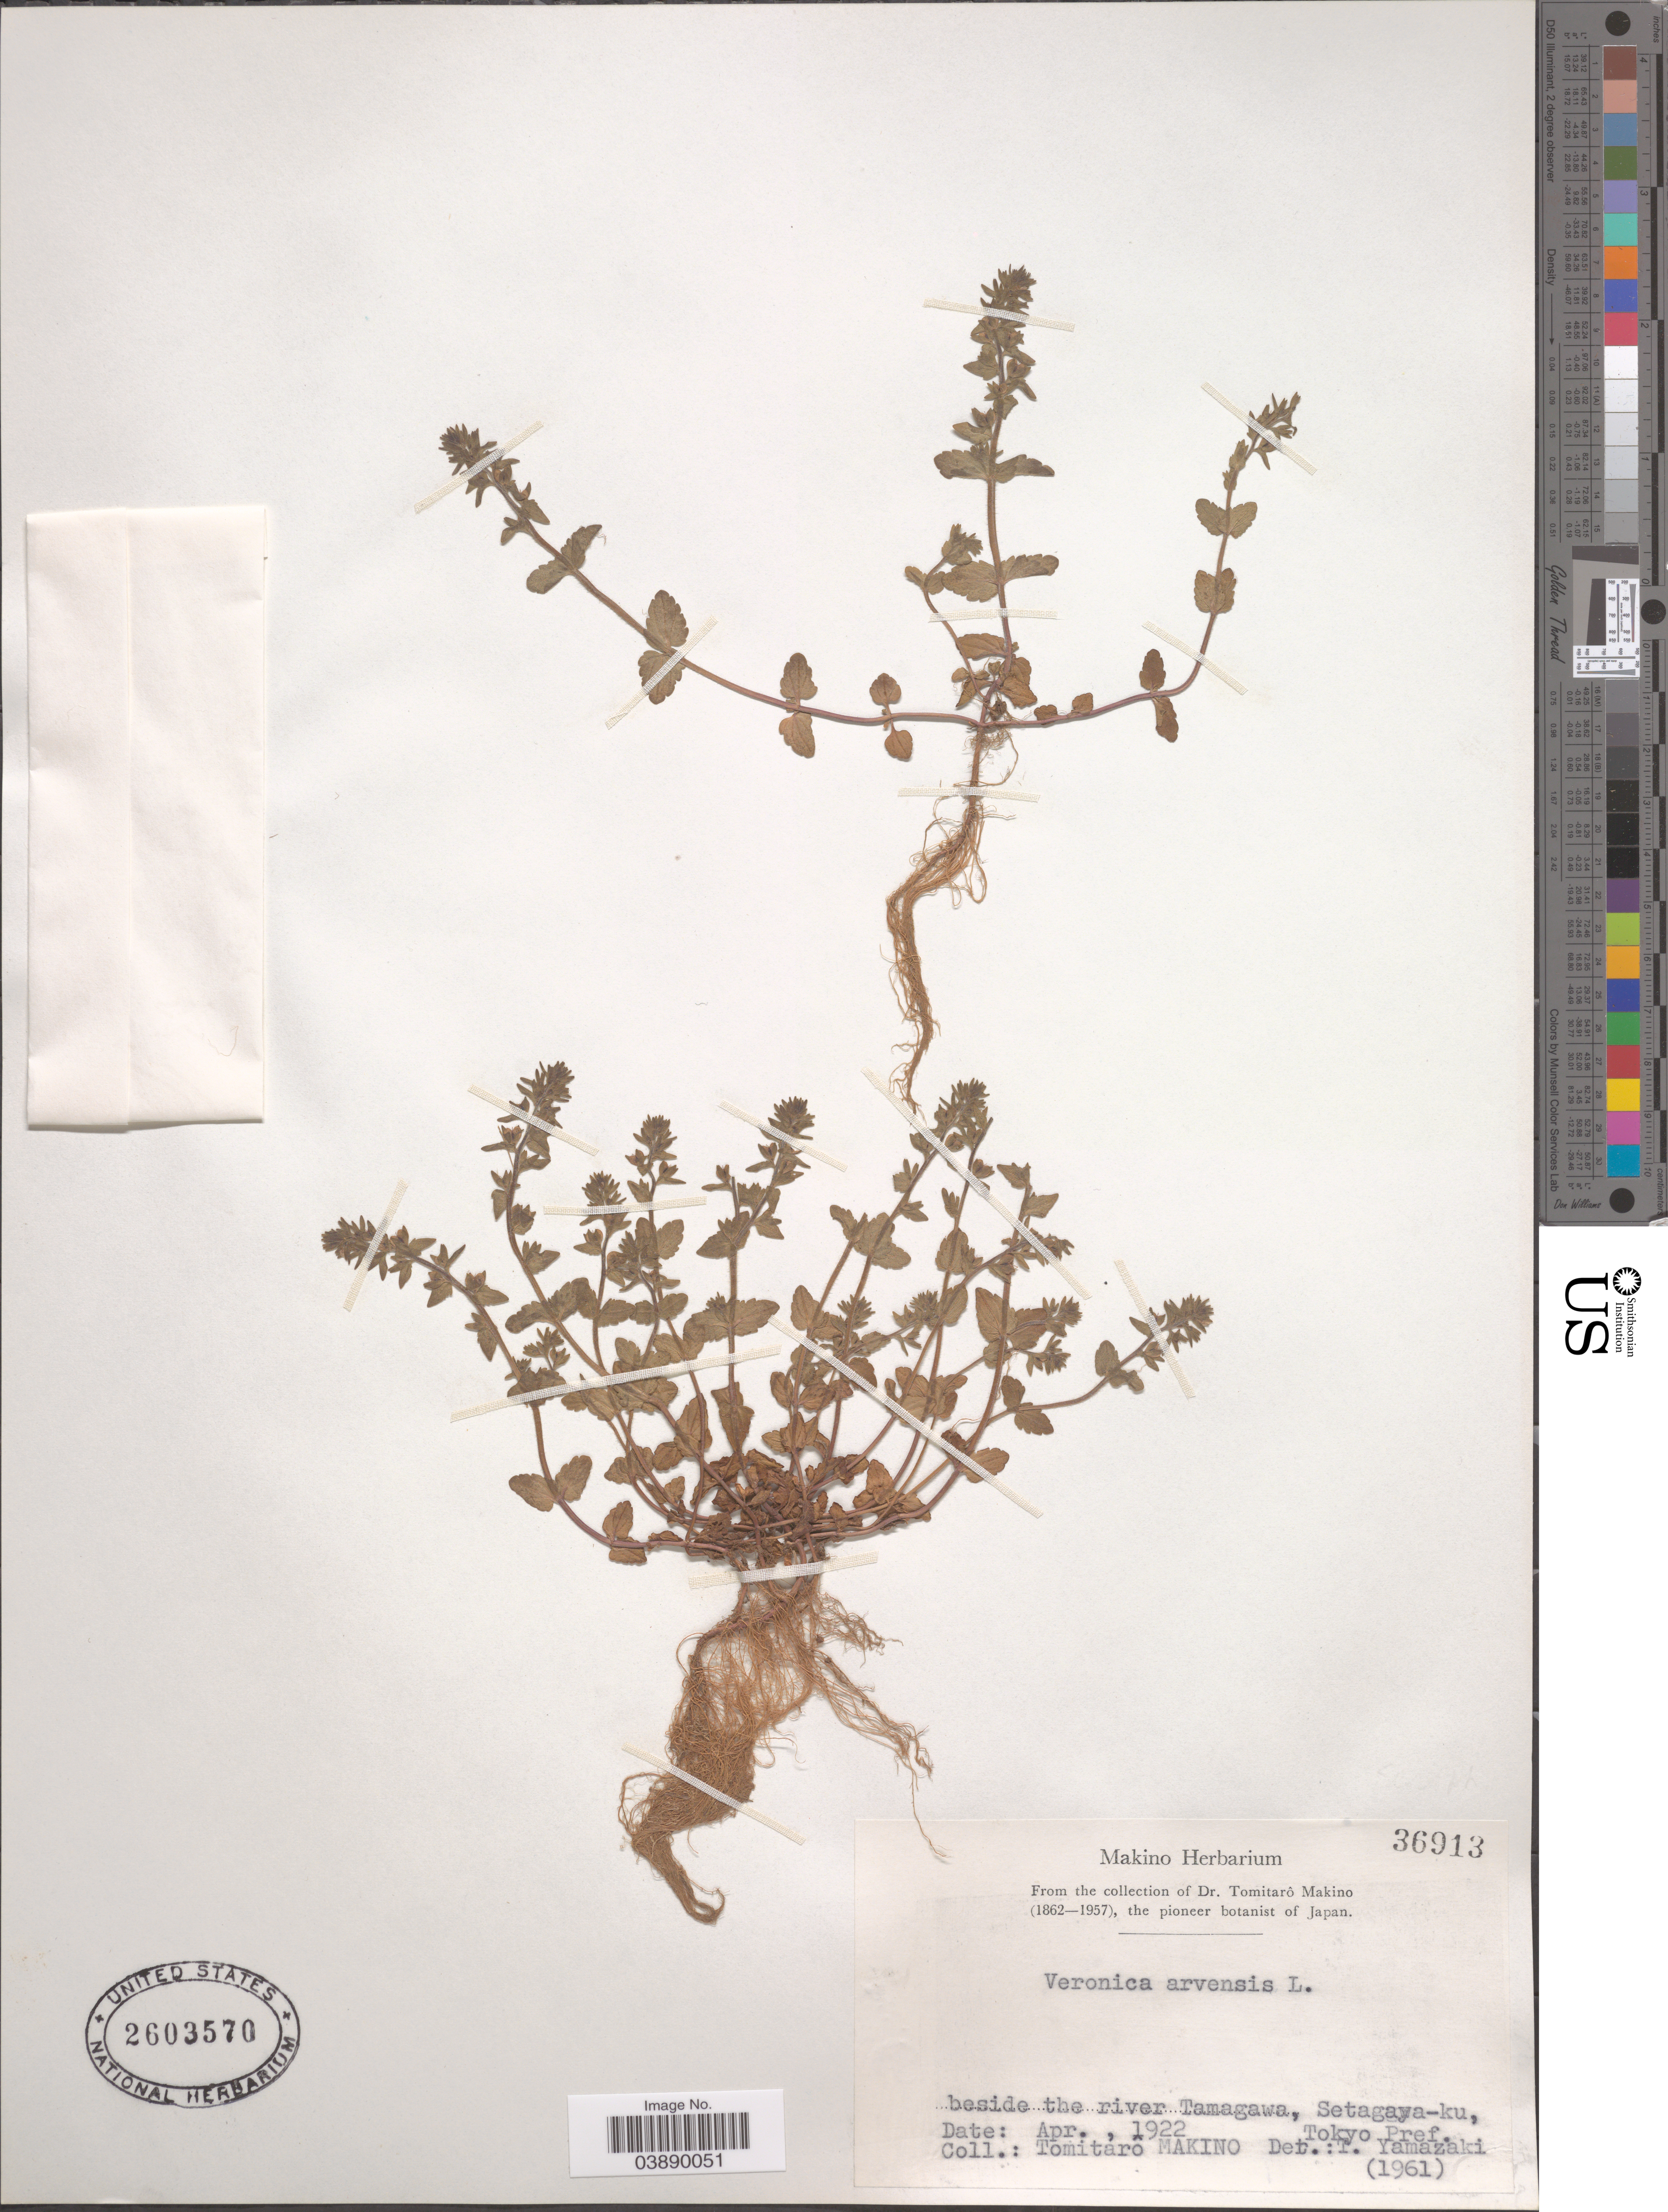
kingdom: Plantae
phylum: Tracheophyta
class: Magnoliopsida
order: Lamiales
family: Plantaginaceae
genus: Veronica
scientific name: Veronica arvensis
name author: L.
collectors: T. Makino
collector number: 36913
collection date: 1922-04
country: Japan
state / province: Tokyo, Federal City of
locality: Beside the river Tamagawa, Setagawa-ku, Tokyo Pref.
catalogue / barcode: US 2603570